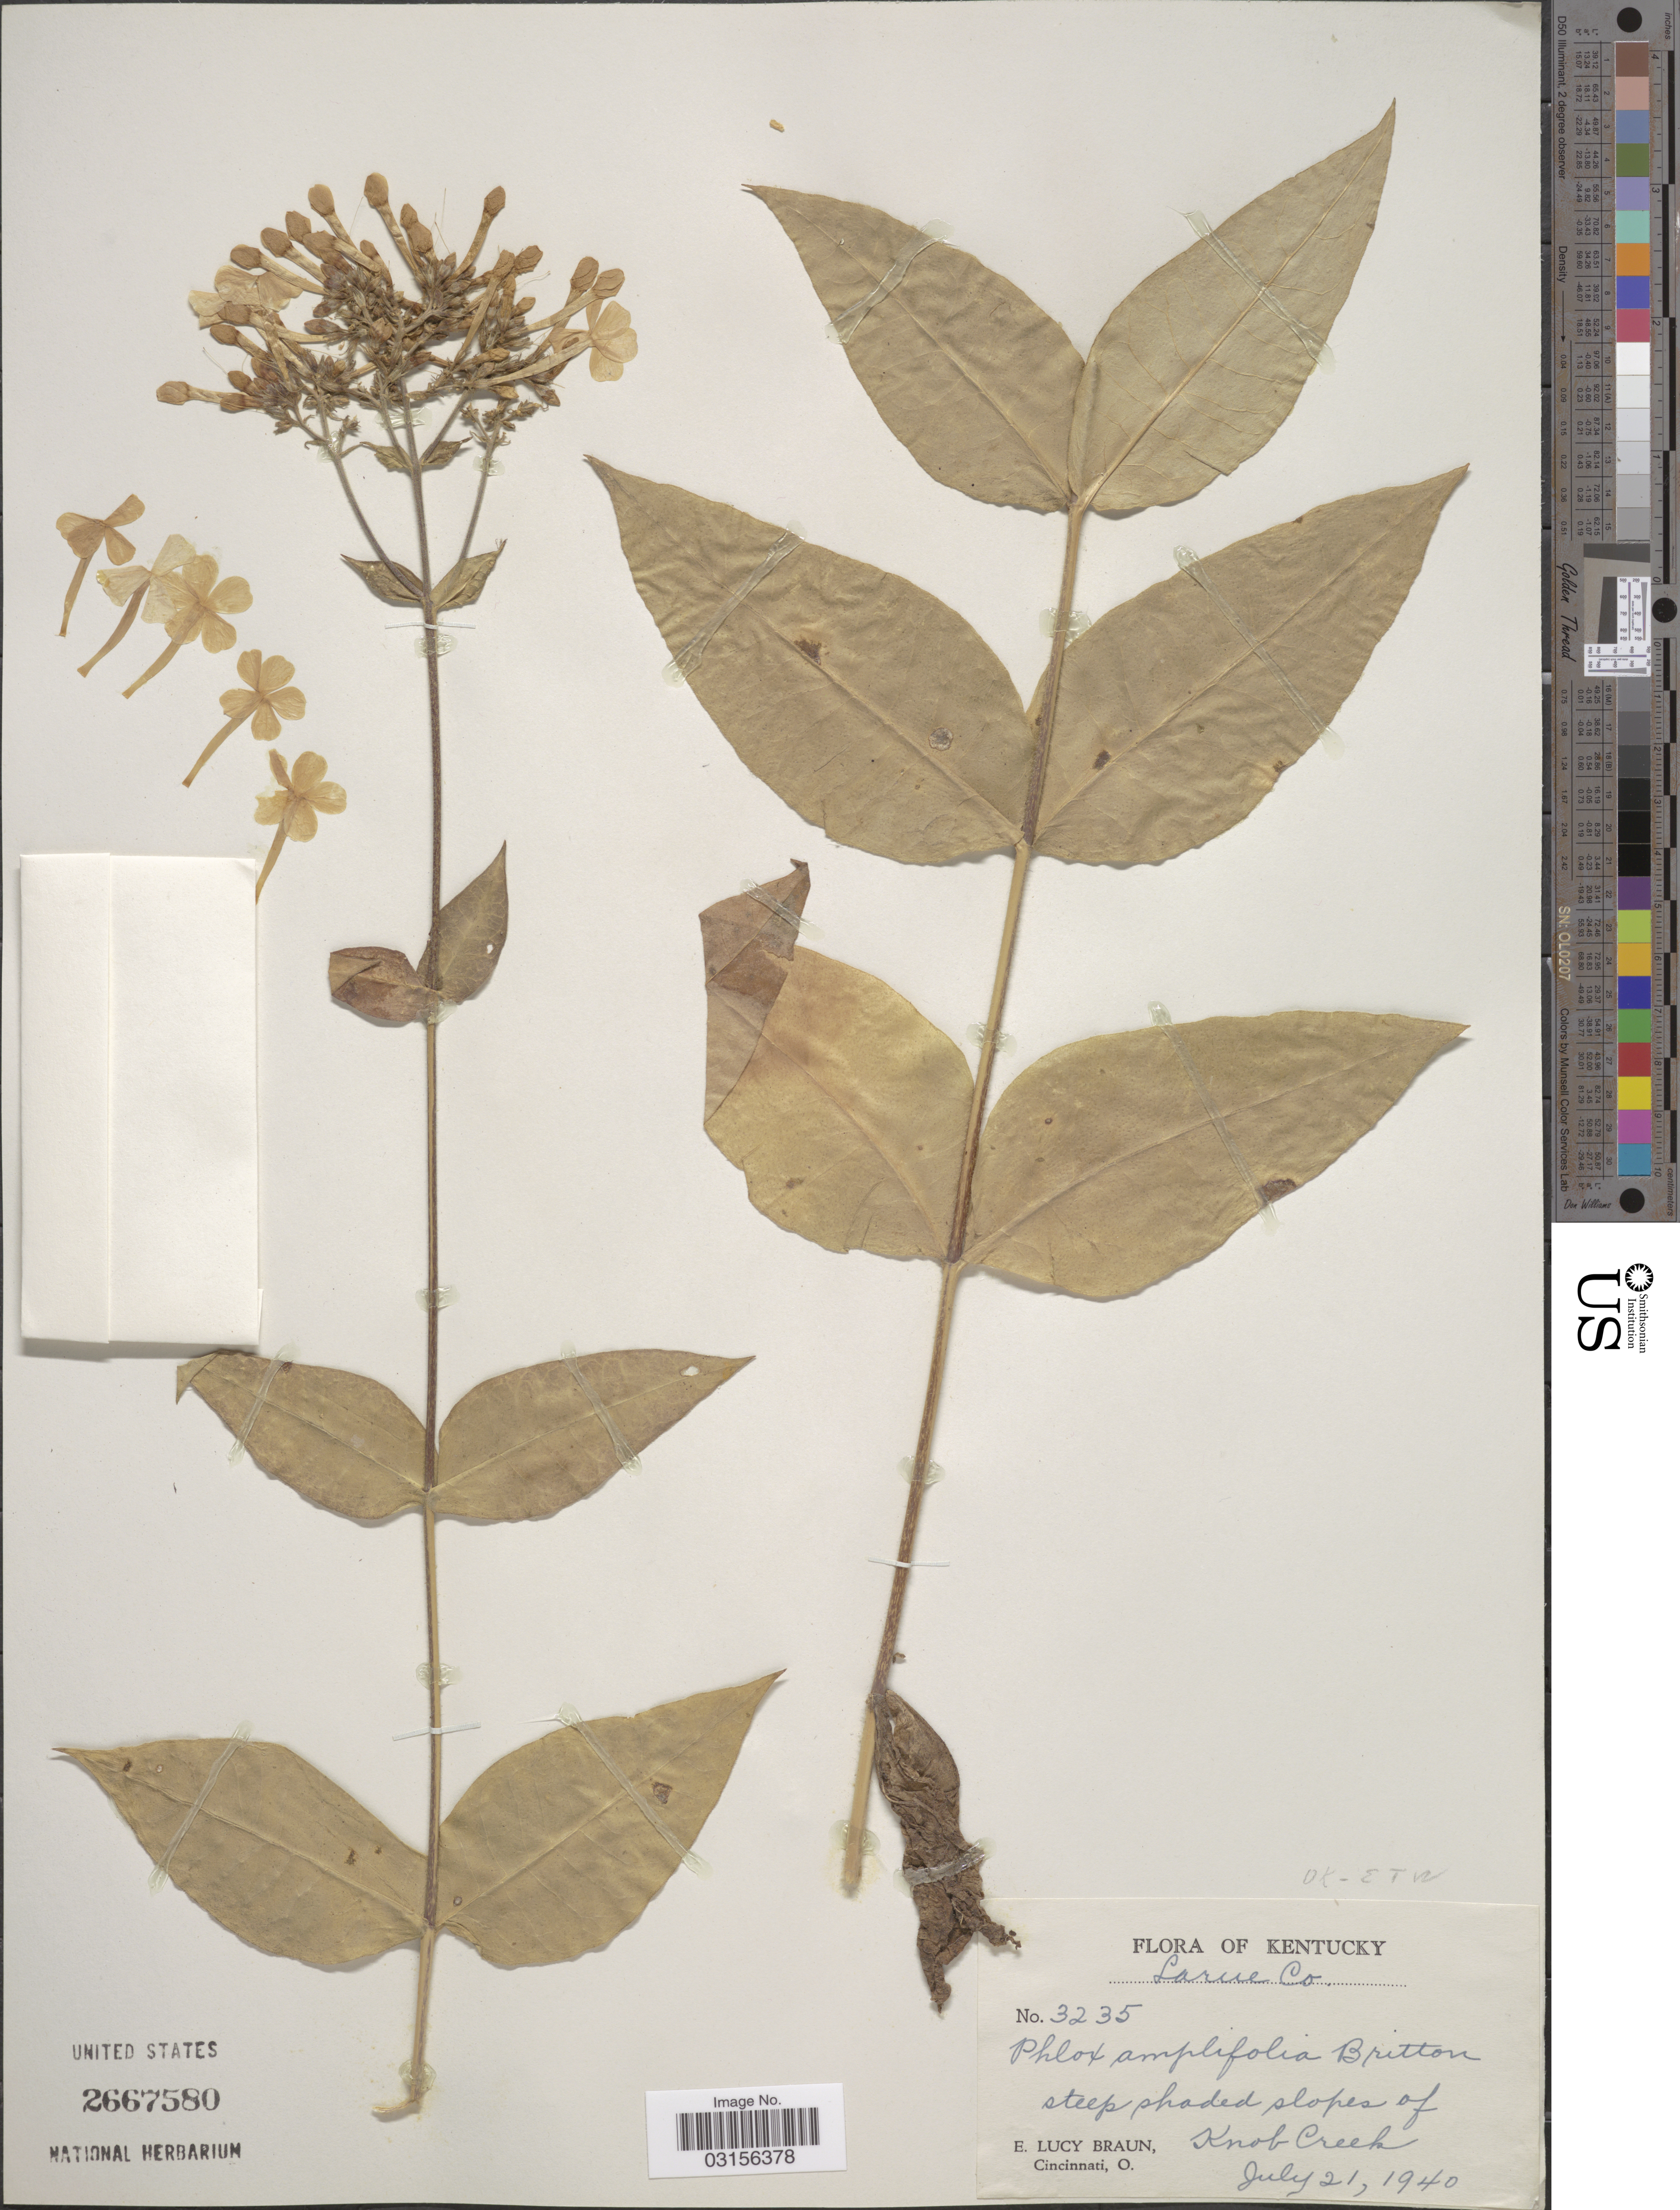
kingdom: Plantae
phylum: Tracheophyta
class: Magnoliopsida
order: Ericales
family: Polemoniaceae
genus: Phlox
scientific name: Phlox amplifolia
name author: Britton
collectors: E. L. Braun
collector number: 3235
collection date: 1940-07-21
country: United States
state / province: Kentucky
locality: Larue Co. Slopes of Knob Creek.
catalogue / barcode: US 2667580